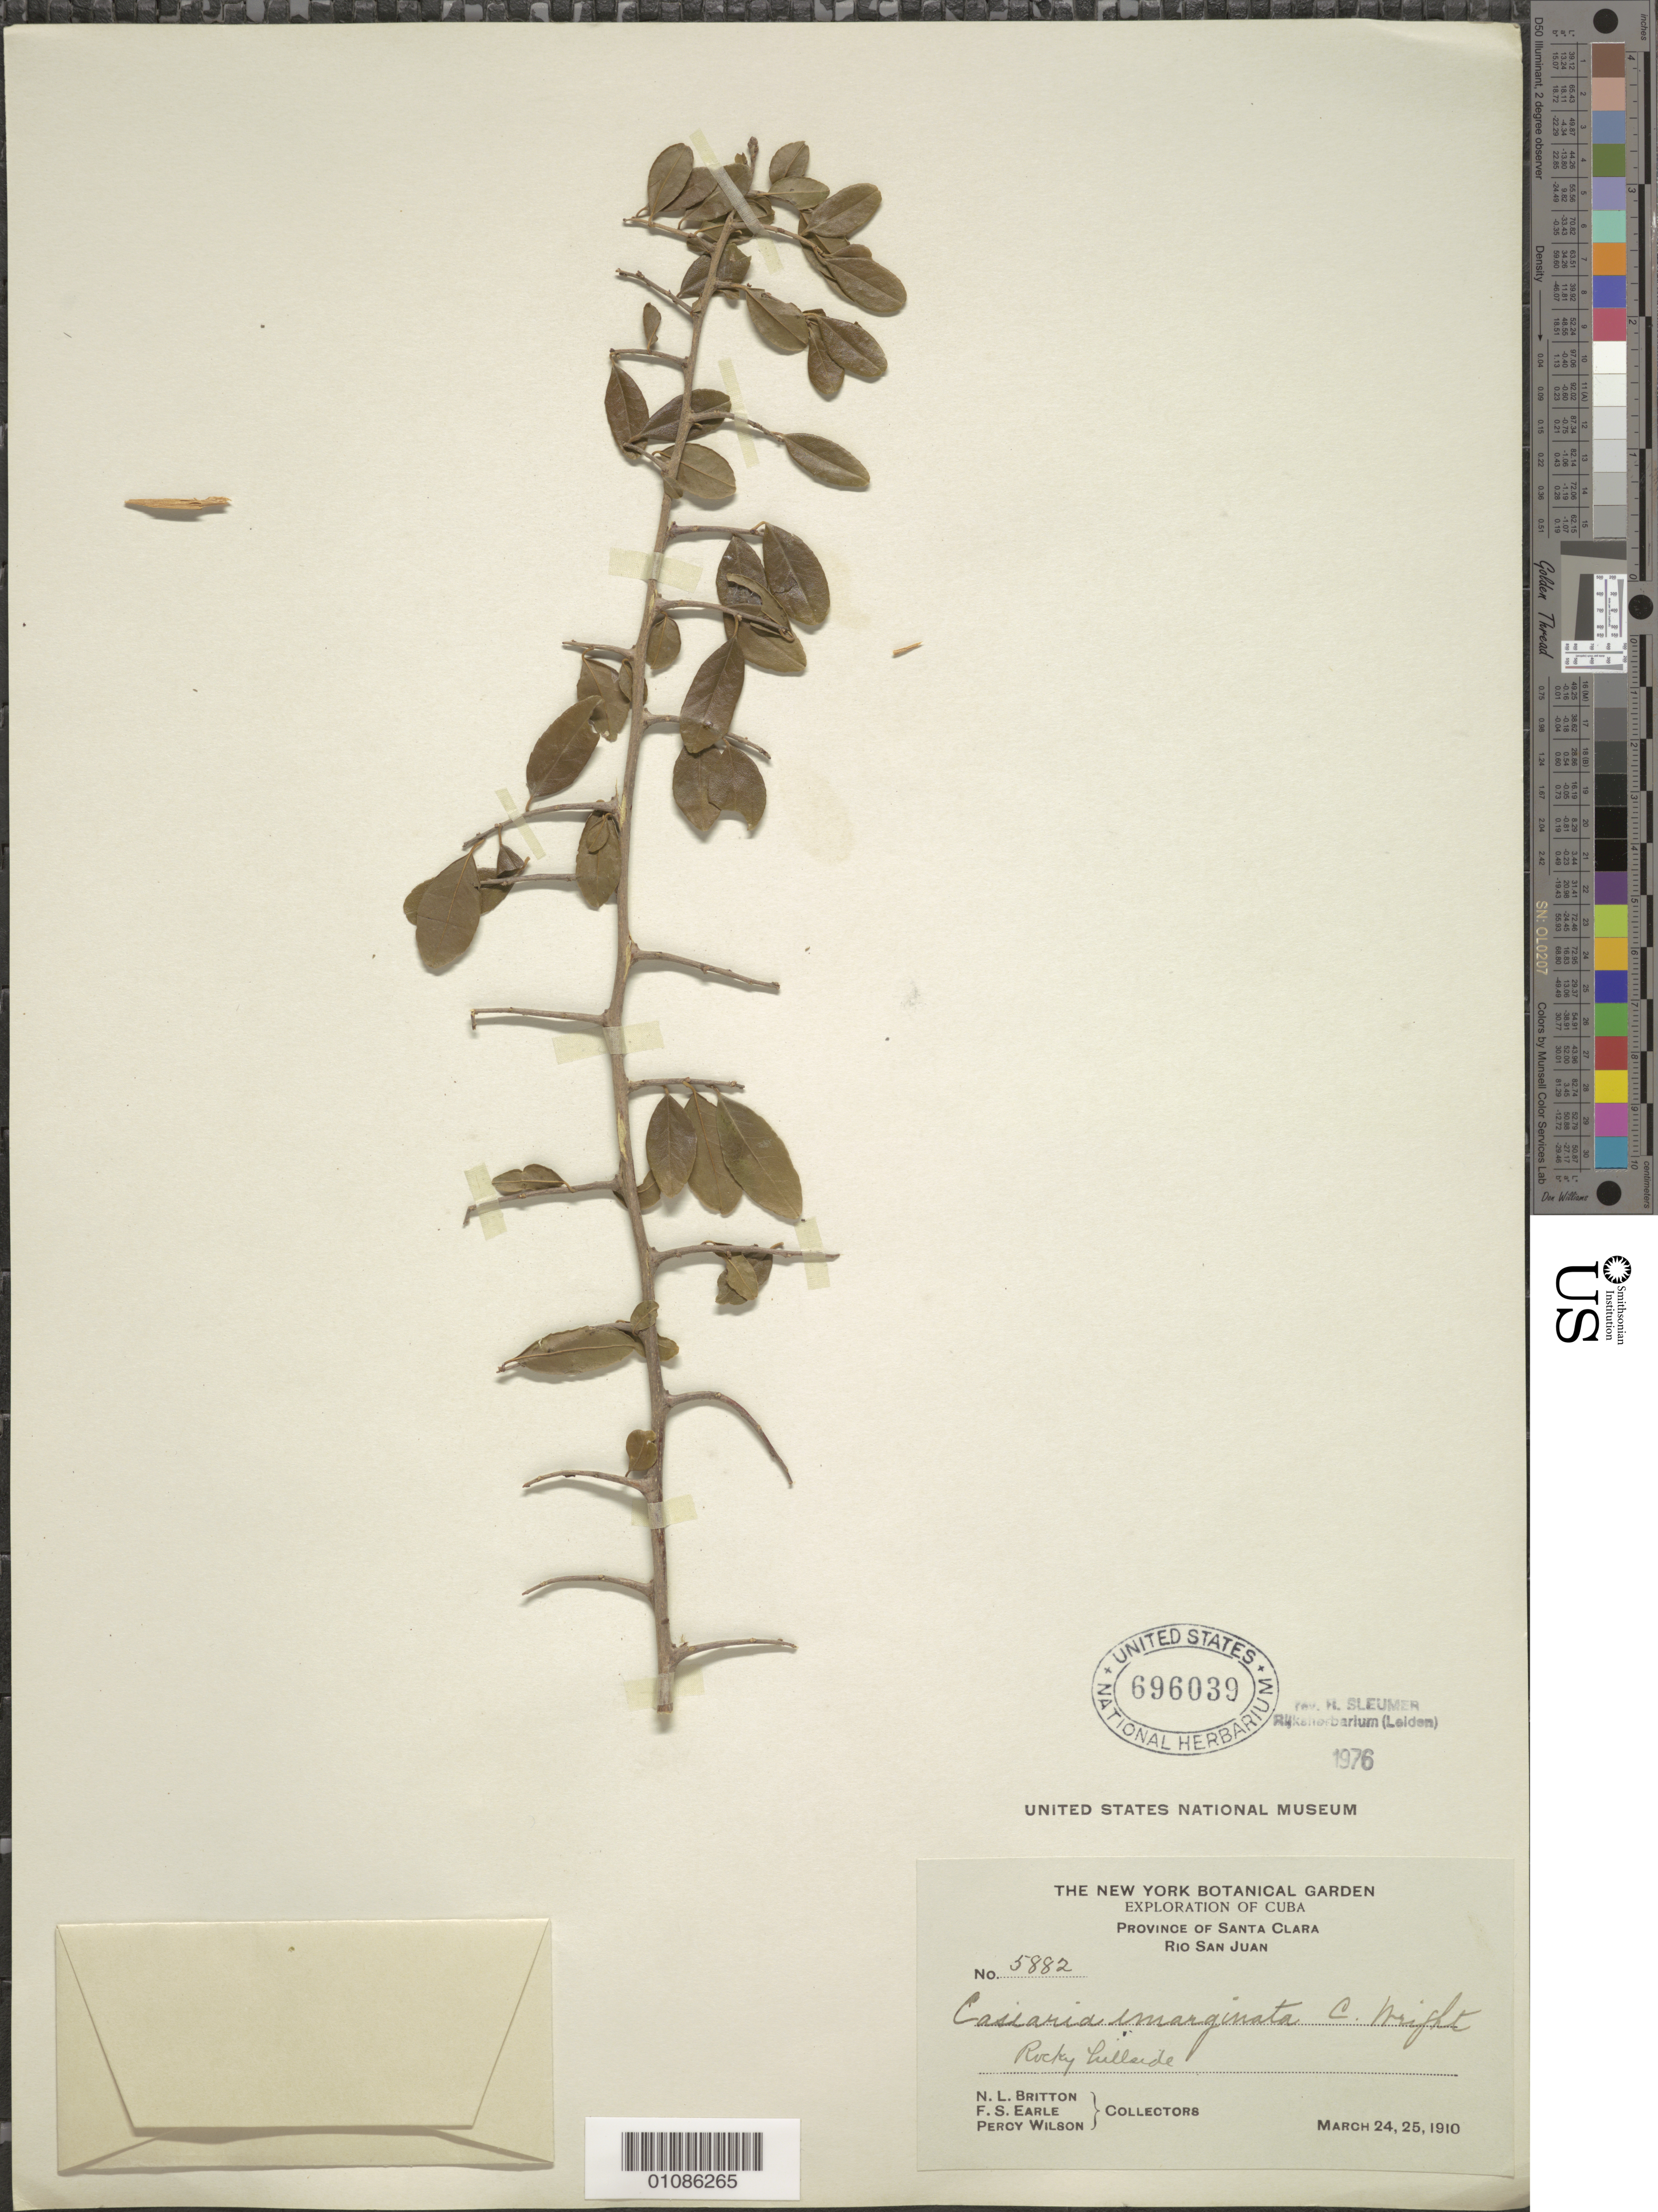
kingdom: Plantae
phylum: Tracheophyta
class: Magnoliopsida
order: Malpighiales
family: Salicaceae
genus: Casearia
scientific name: Casearia emarginata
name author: C. Wright ex Griseb.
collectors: N. Britton, F. S. Earle & P. Wilson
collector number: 5882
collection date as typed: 24 Mar 1910 and 25 Mar 1910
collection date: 1910-03-24,1910-03-25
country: Cuba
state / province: Villa Clara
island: Cuba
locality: Santa Clara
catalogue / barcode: US 696039